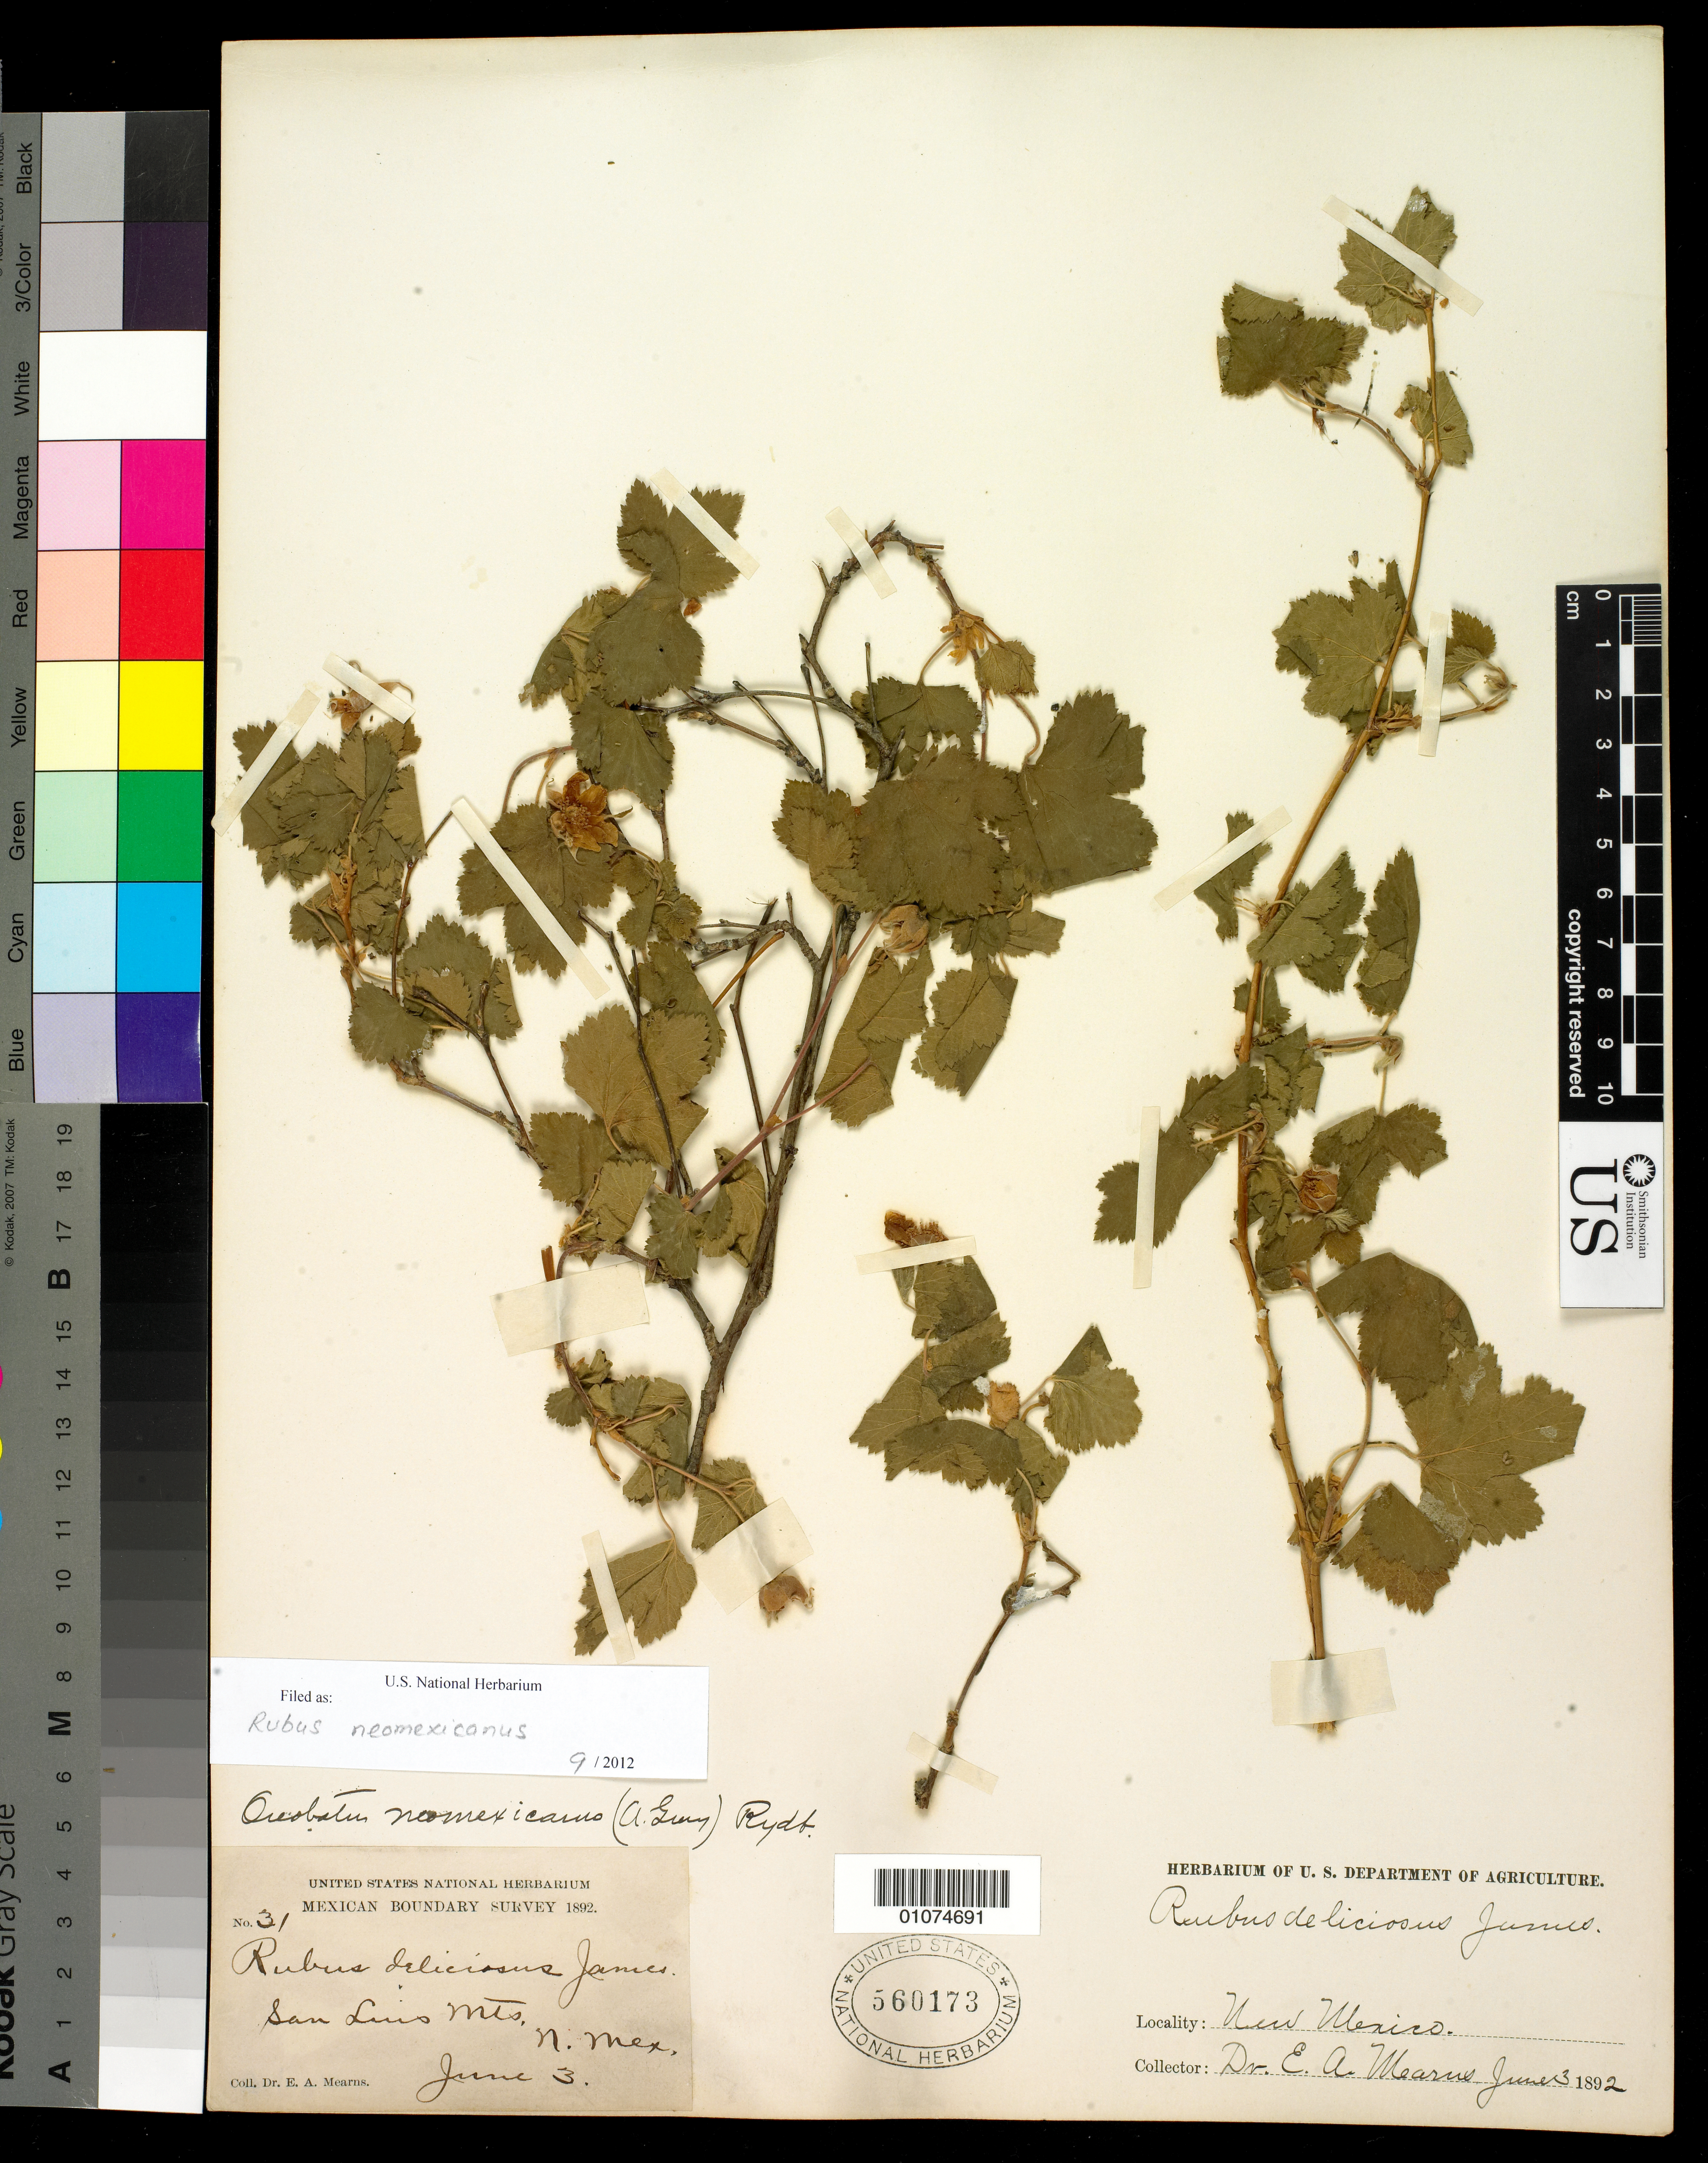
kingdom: Plantae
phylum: Tracheophyta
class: Magnoliopsida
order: Rosales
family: Rosaceae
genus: Rubus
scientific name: Rubus neomexicanus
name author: A. Gray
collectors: E. A. Mearns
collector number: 31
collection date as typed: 03 Jun 1892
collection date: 1892-06-03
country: United States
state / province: New Mexico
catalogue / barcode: US 560173